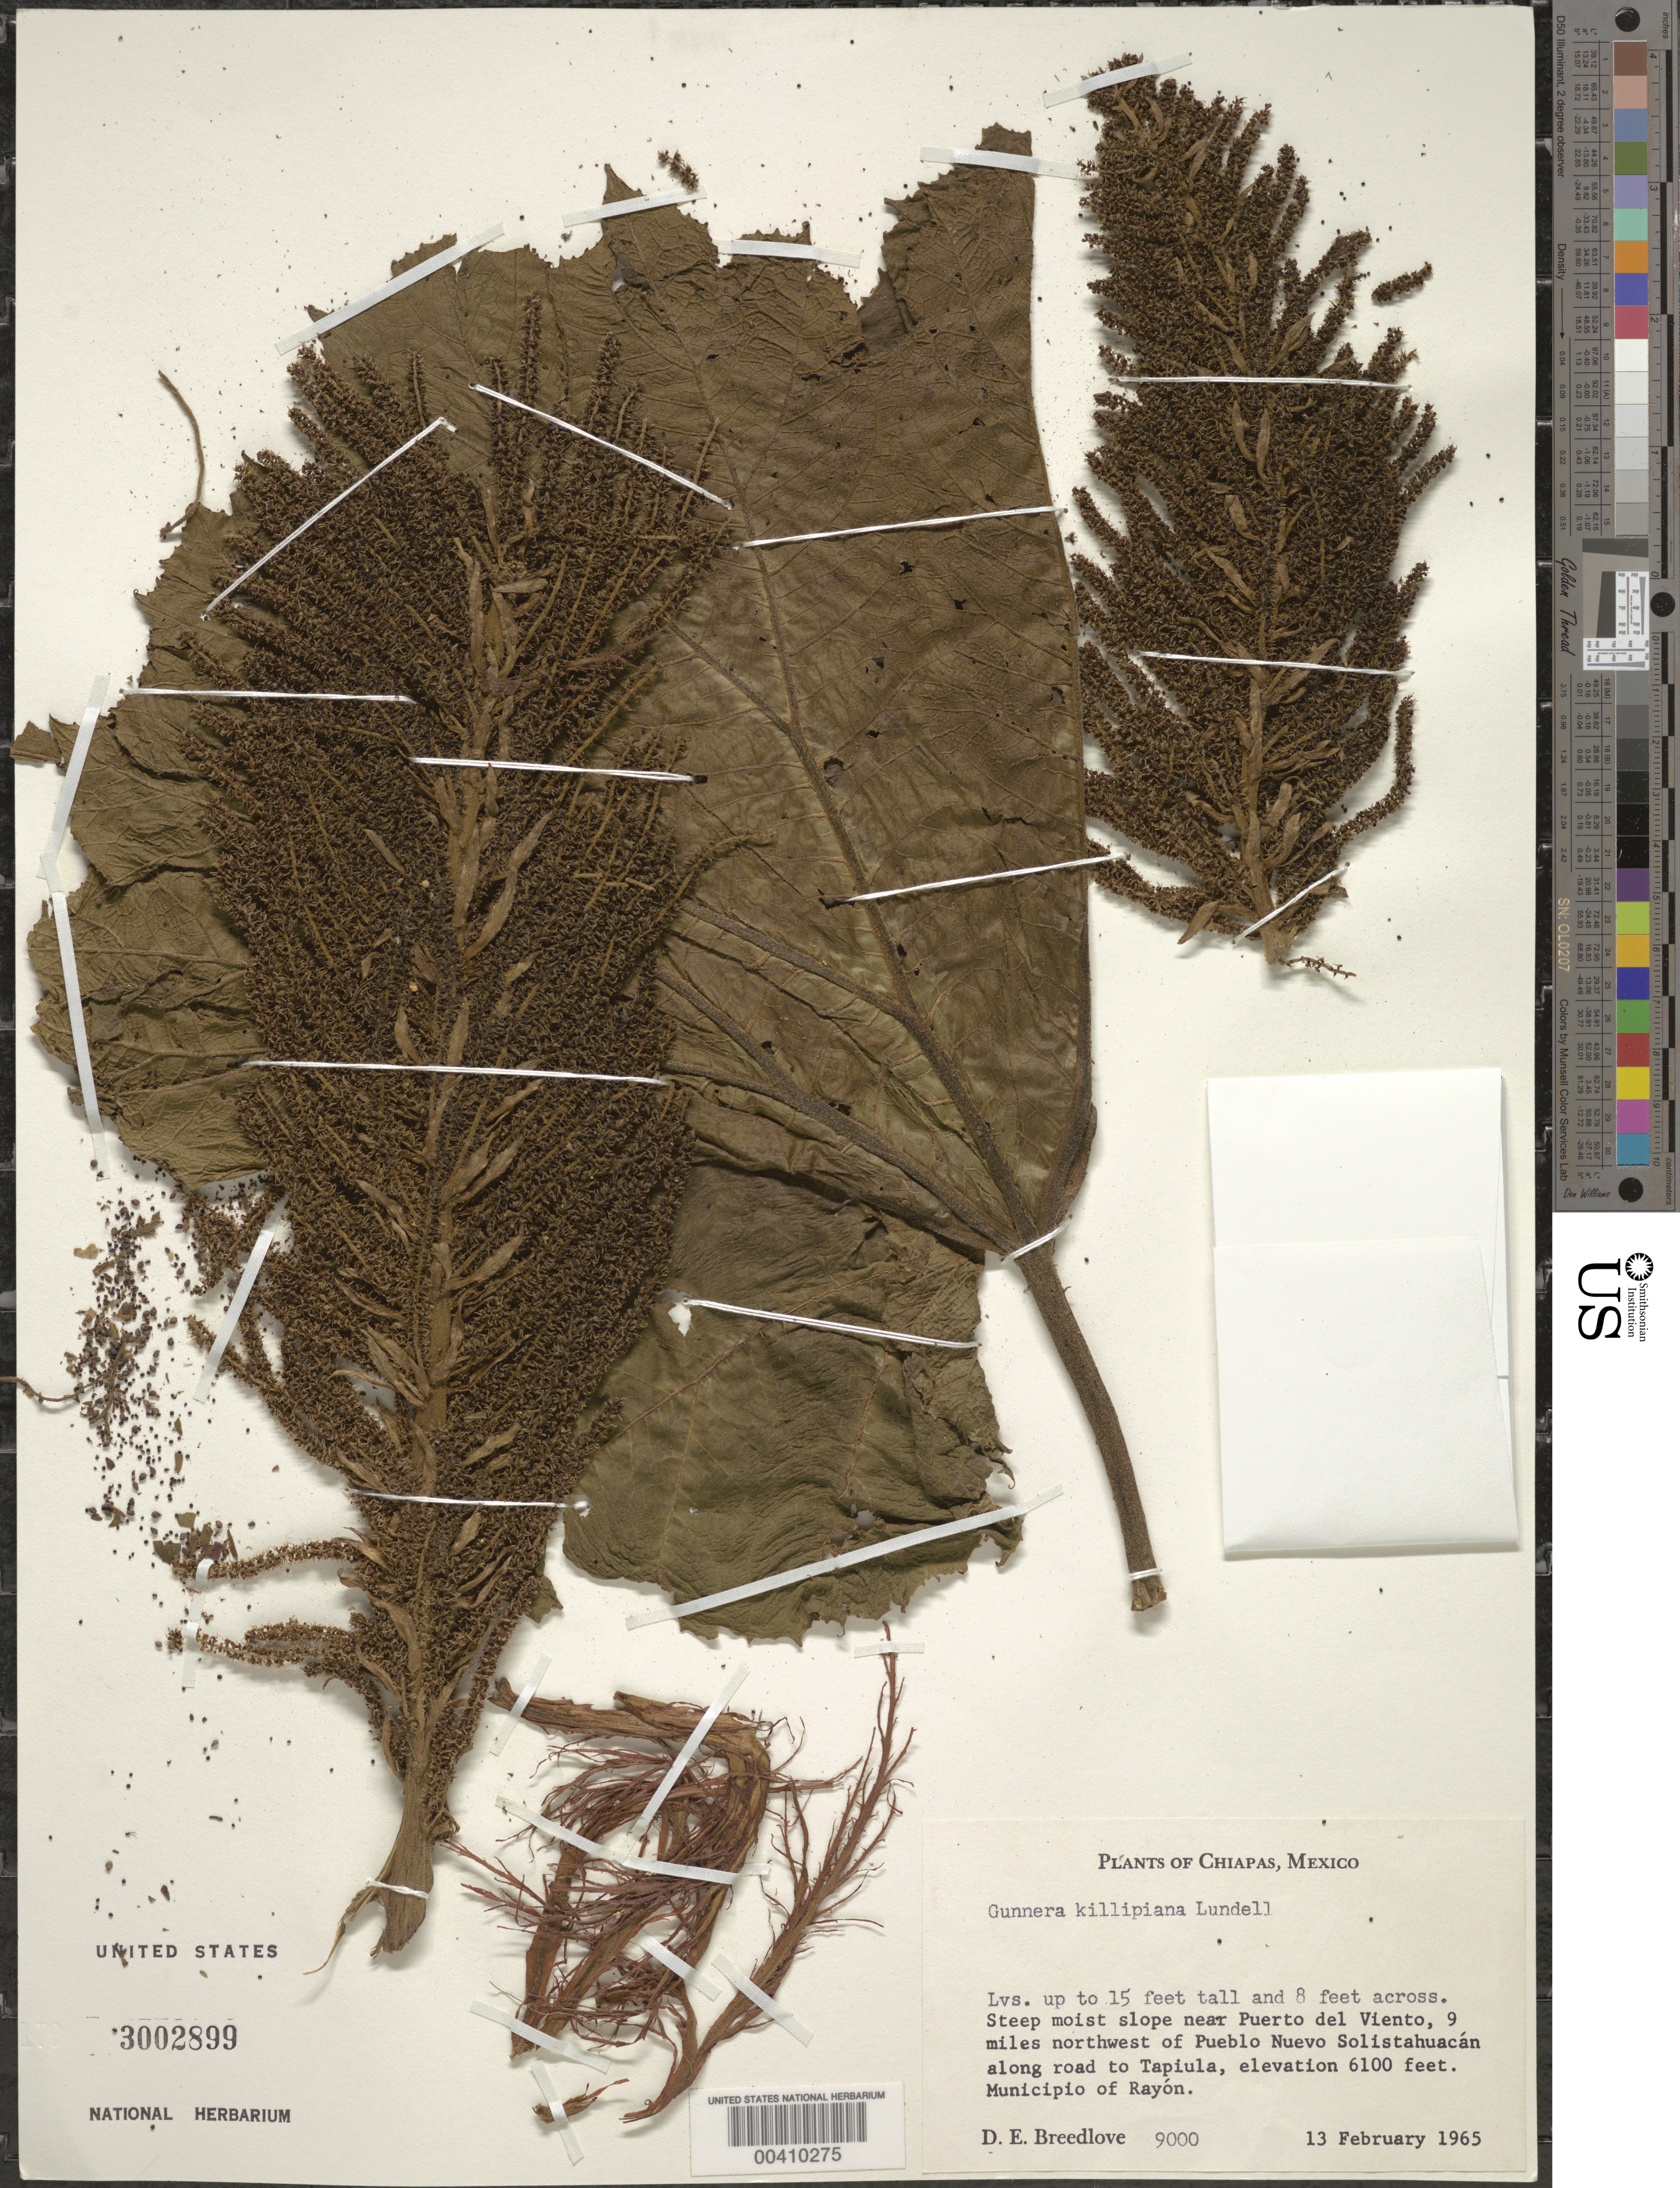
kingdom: Plantae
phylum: Tracheophyta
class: Magnoliopsida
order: Gunnerales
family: Gunneraceae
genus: Gunnera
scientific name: Gunnera killipiana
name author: Lundell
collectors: D. E. Breedlove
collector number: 9000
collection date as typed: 13 Feb 1965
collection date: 1965-02-13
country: Mexico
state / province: Chiapas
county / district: Rayón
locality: Near Puerto del Viento, 9 miles NW of Pueblo Nuevo Solistahuacán along road to Tapuila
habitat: Steep moist slope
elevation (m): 1859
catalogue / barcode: US 3002899